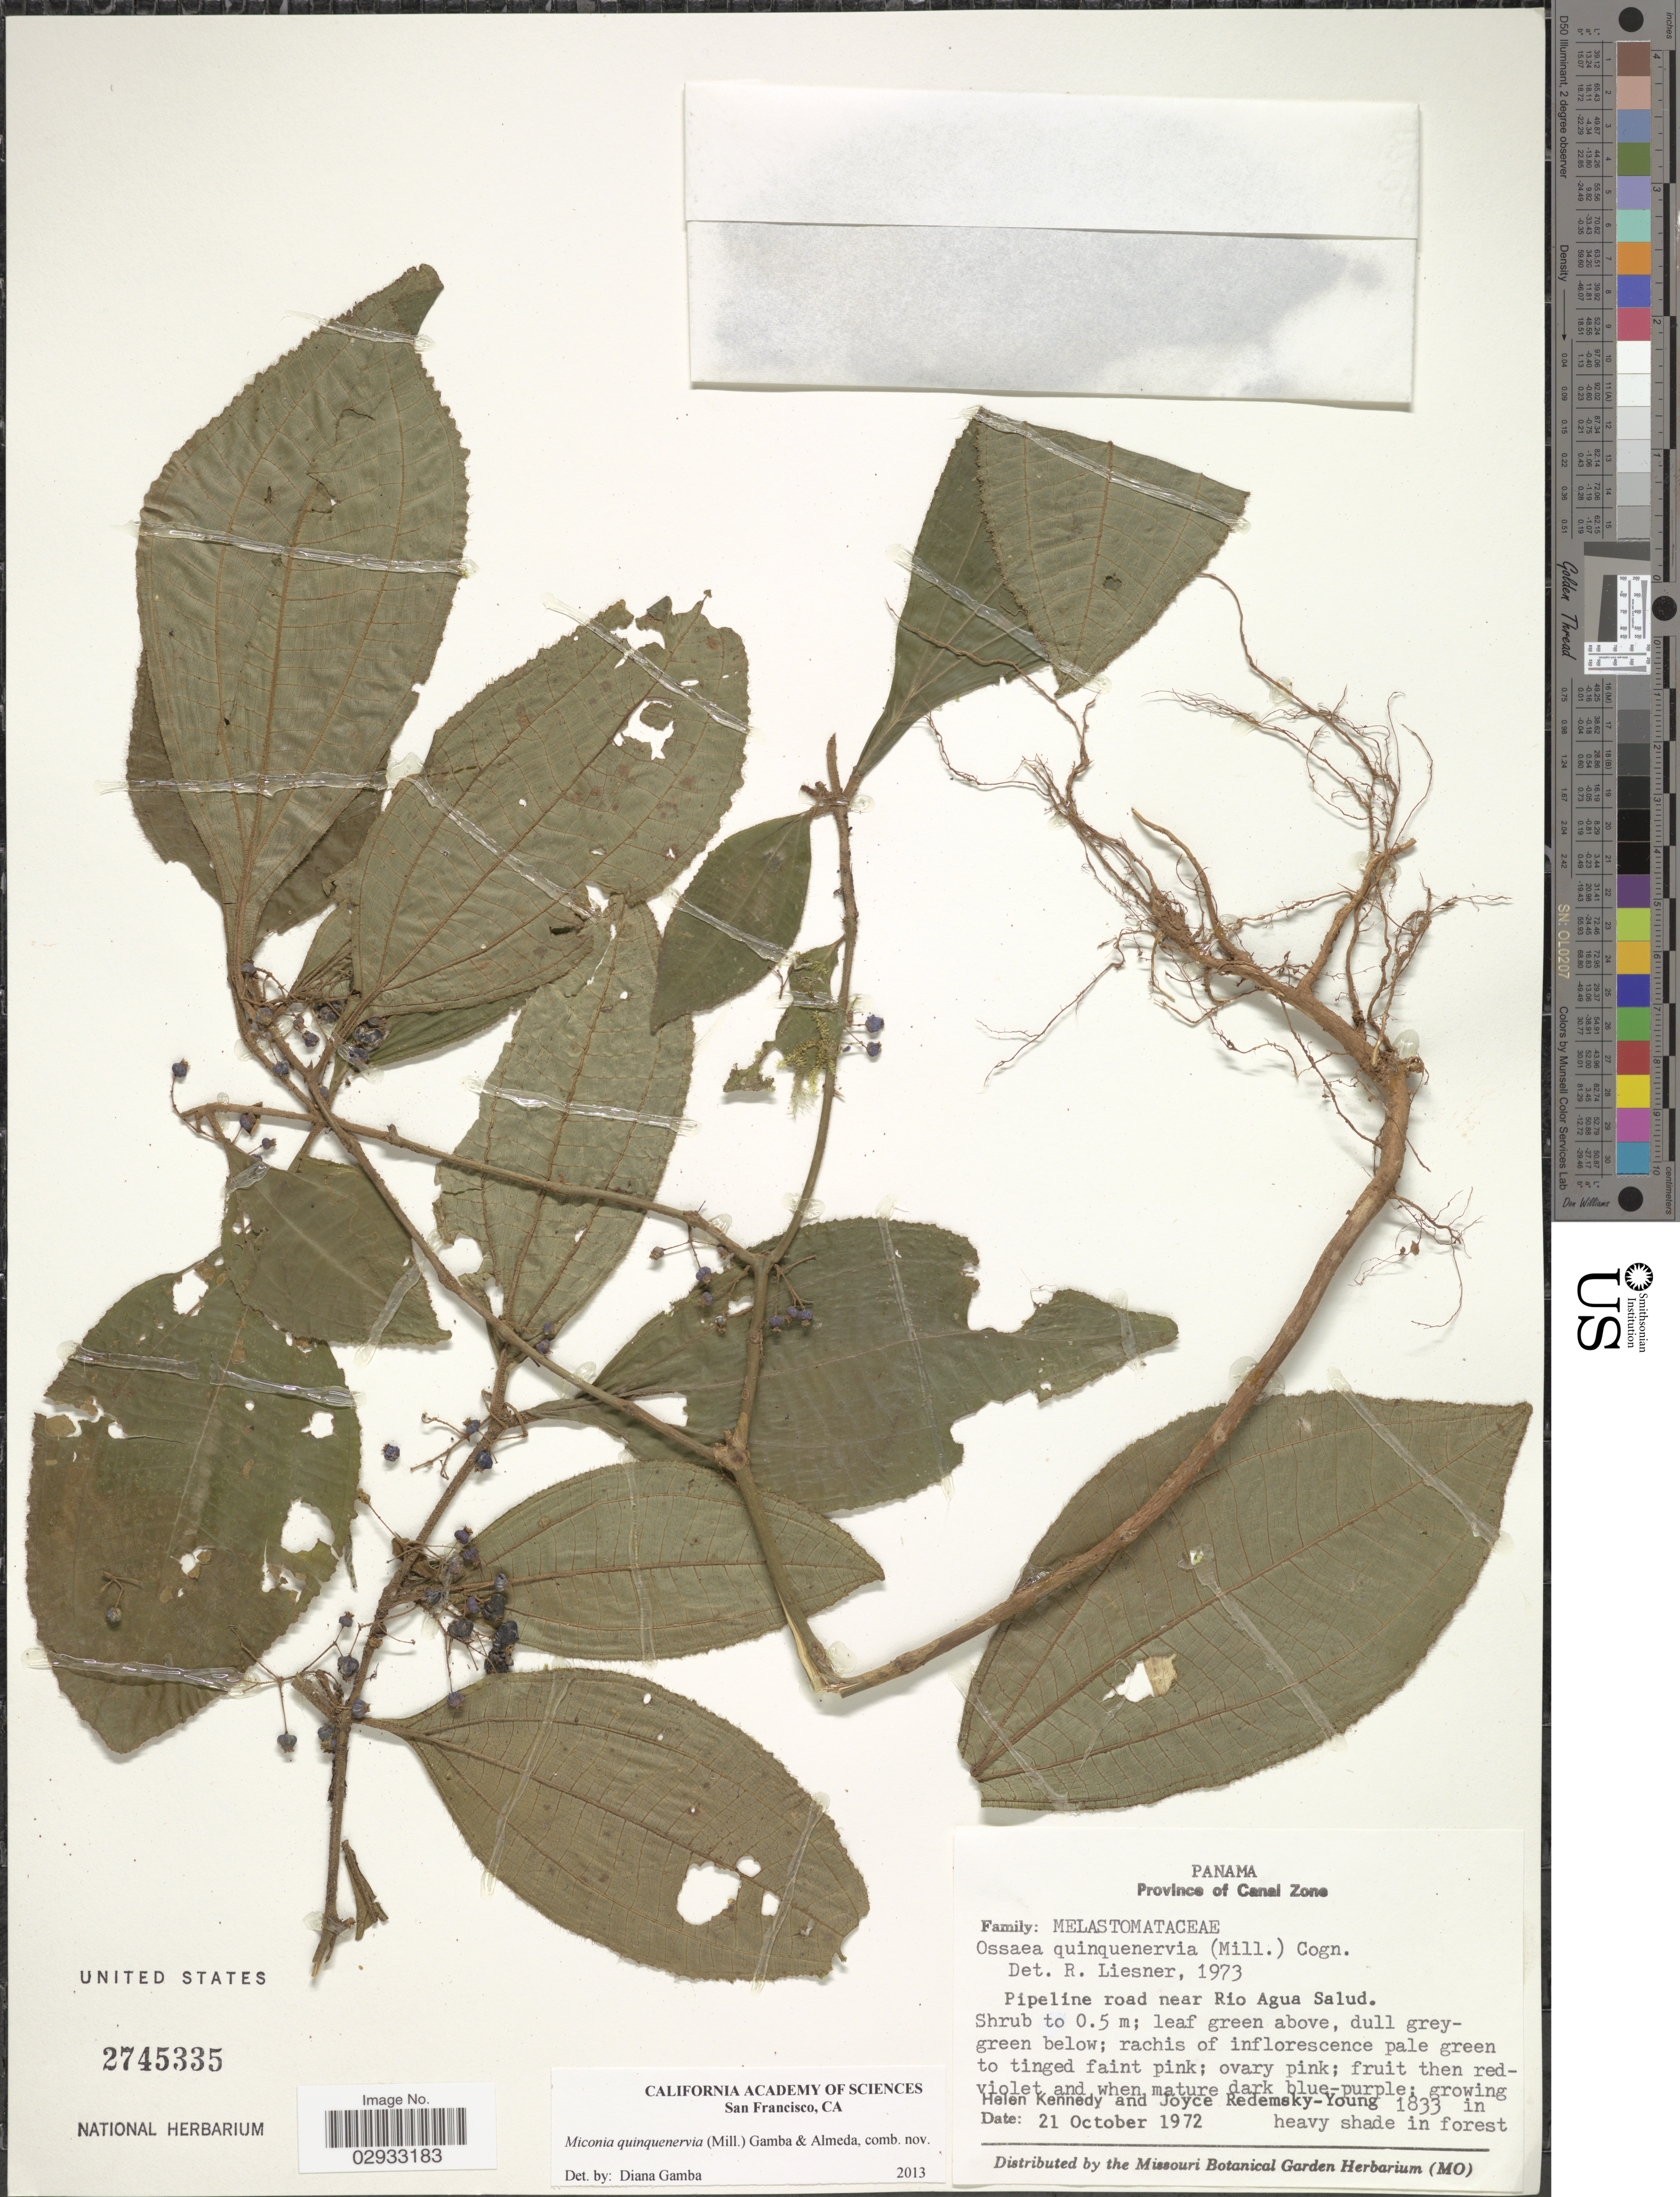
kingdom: Plantae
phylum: Tracheophyta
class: Magnoliopsida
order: Myrtales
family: Melastomataceae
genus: Miconia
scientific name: Miconia quinquenervia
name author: (Mill.) Gamba & Almeda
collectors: H. Kennedy & J. Redemsky-Young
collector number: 1833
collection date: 1972-10-21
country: Panama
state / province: Colón / Panamá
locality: Province of Canal Zone. Pipeline road near Rio Agua Salud. In heavy shade in forest.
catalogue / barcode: US 2745335